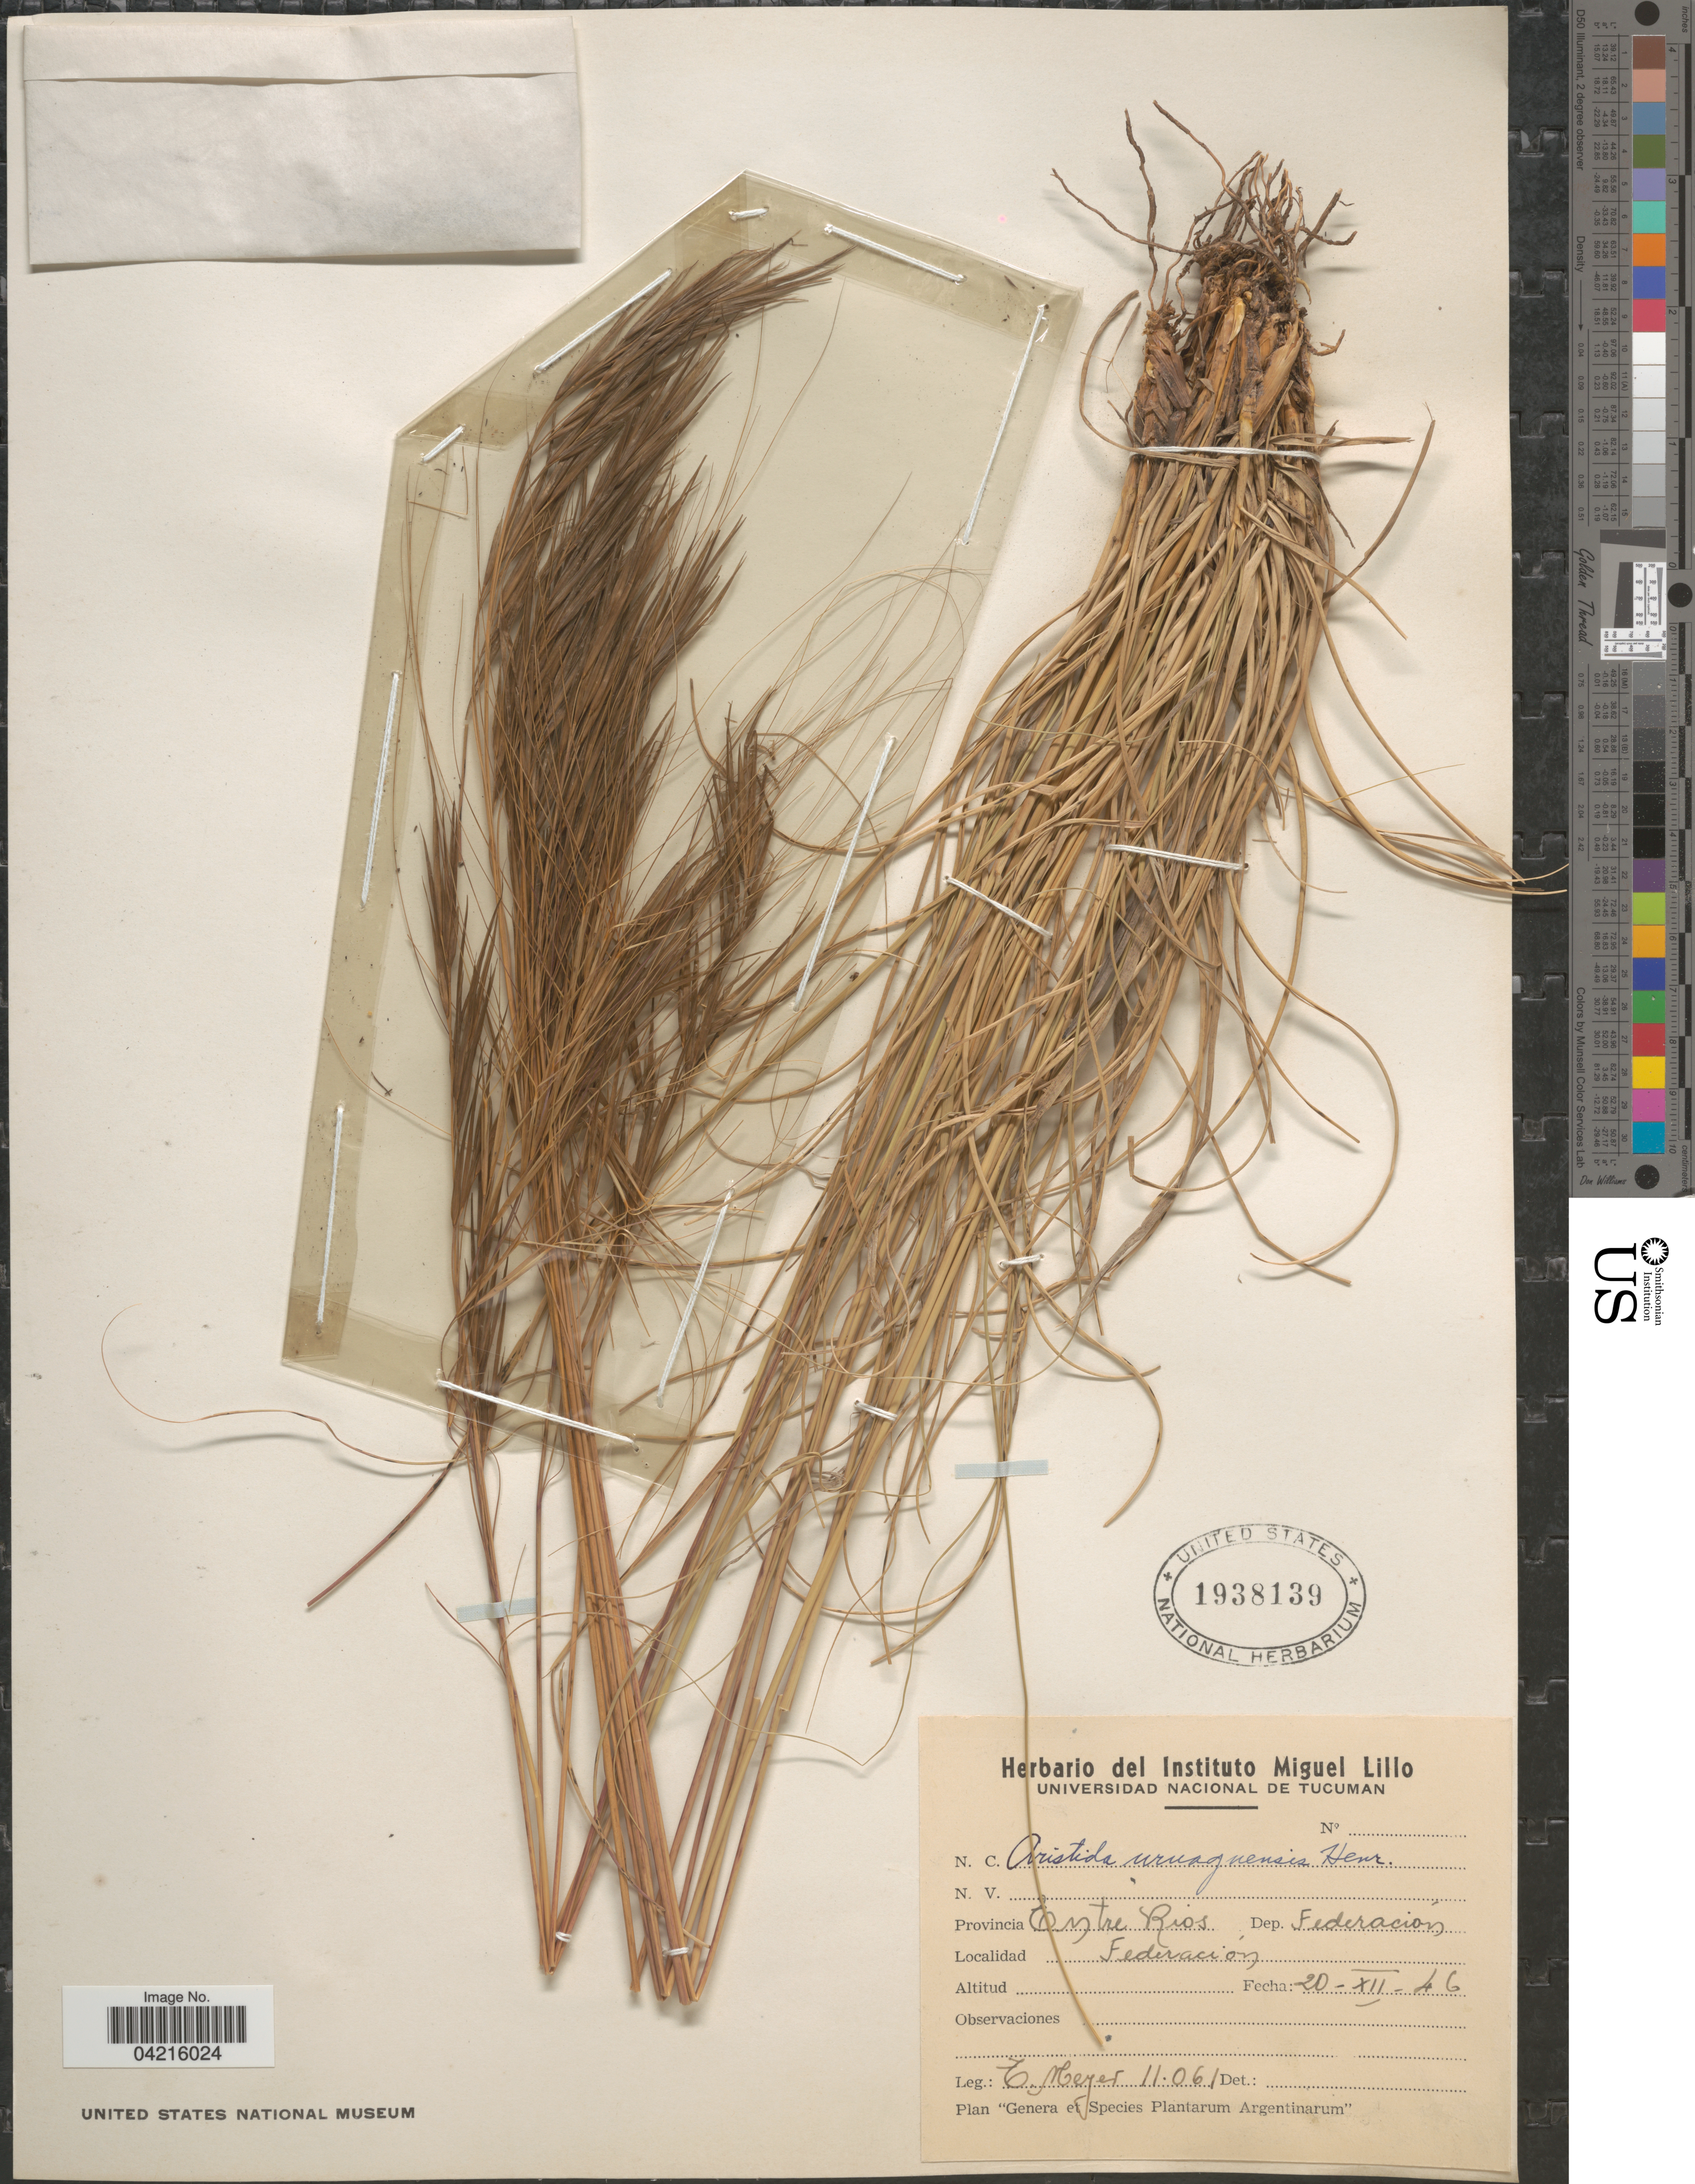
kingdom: Plantae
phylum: Tracheophyta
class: Liliopsida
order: Poales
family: Poaceae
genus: Aristida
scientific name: Aristida uruguayensis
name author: Henr.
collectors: T. Meyer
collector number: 11061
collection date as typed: Transcribed d/m/y: 20/12/46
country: Argentina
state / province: Entre Rios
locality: Dep. Federación. Federación.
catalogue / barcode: US 1938139